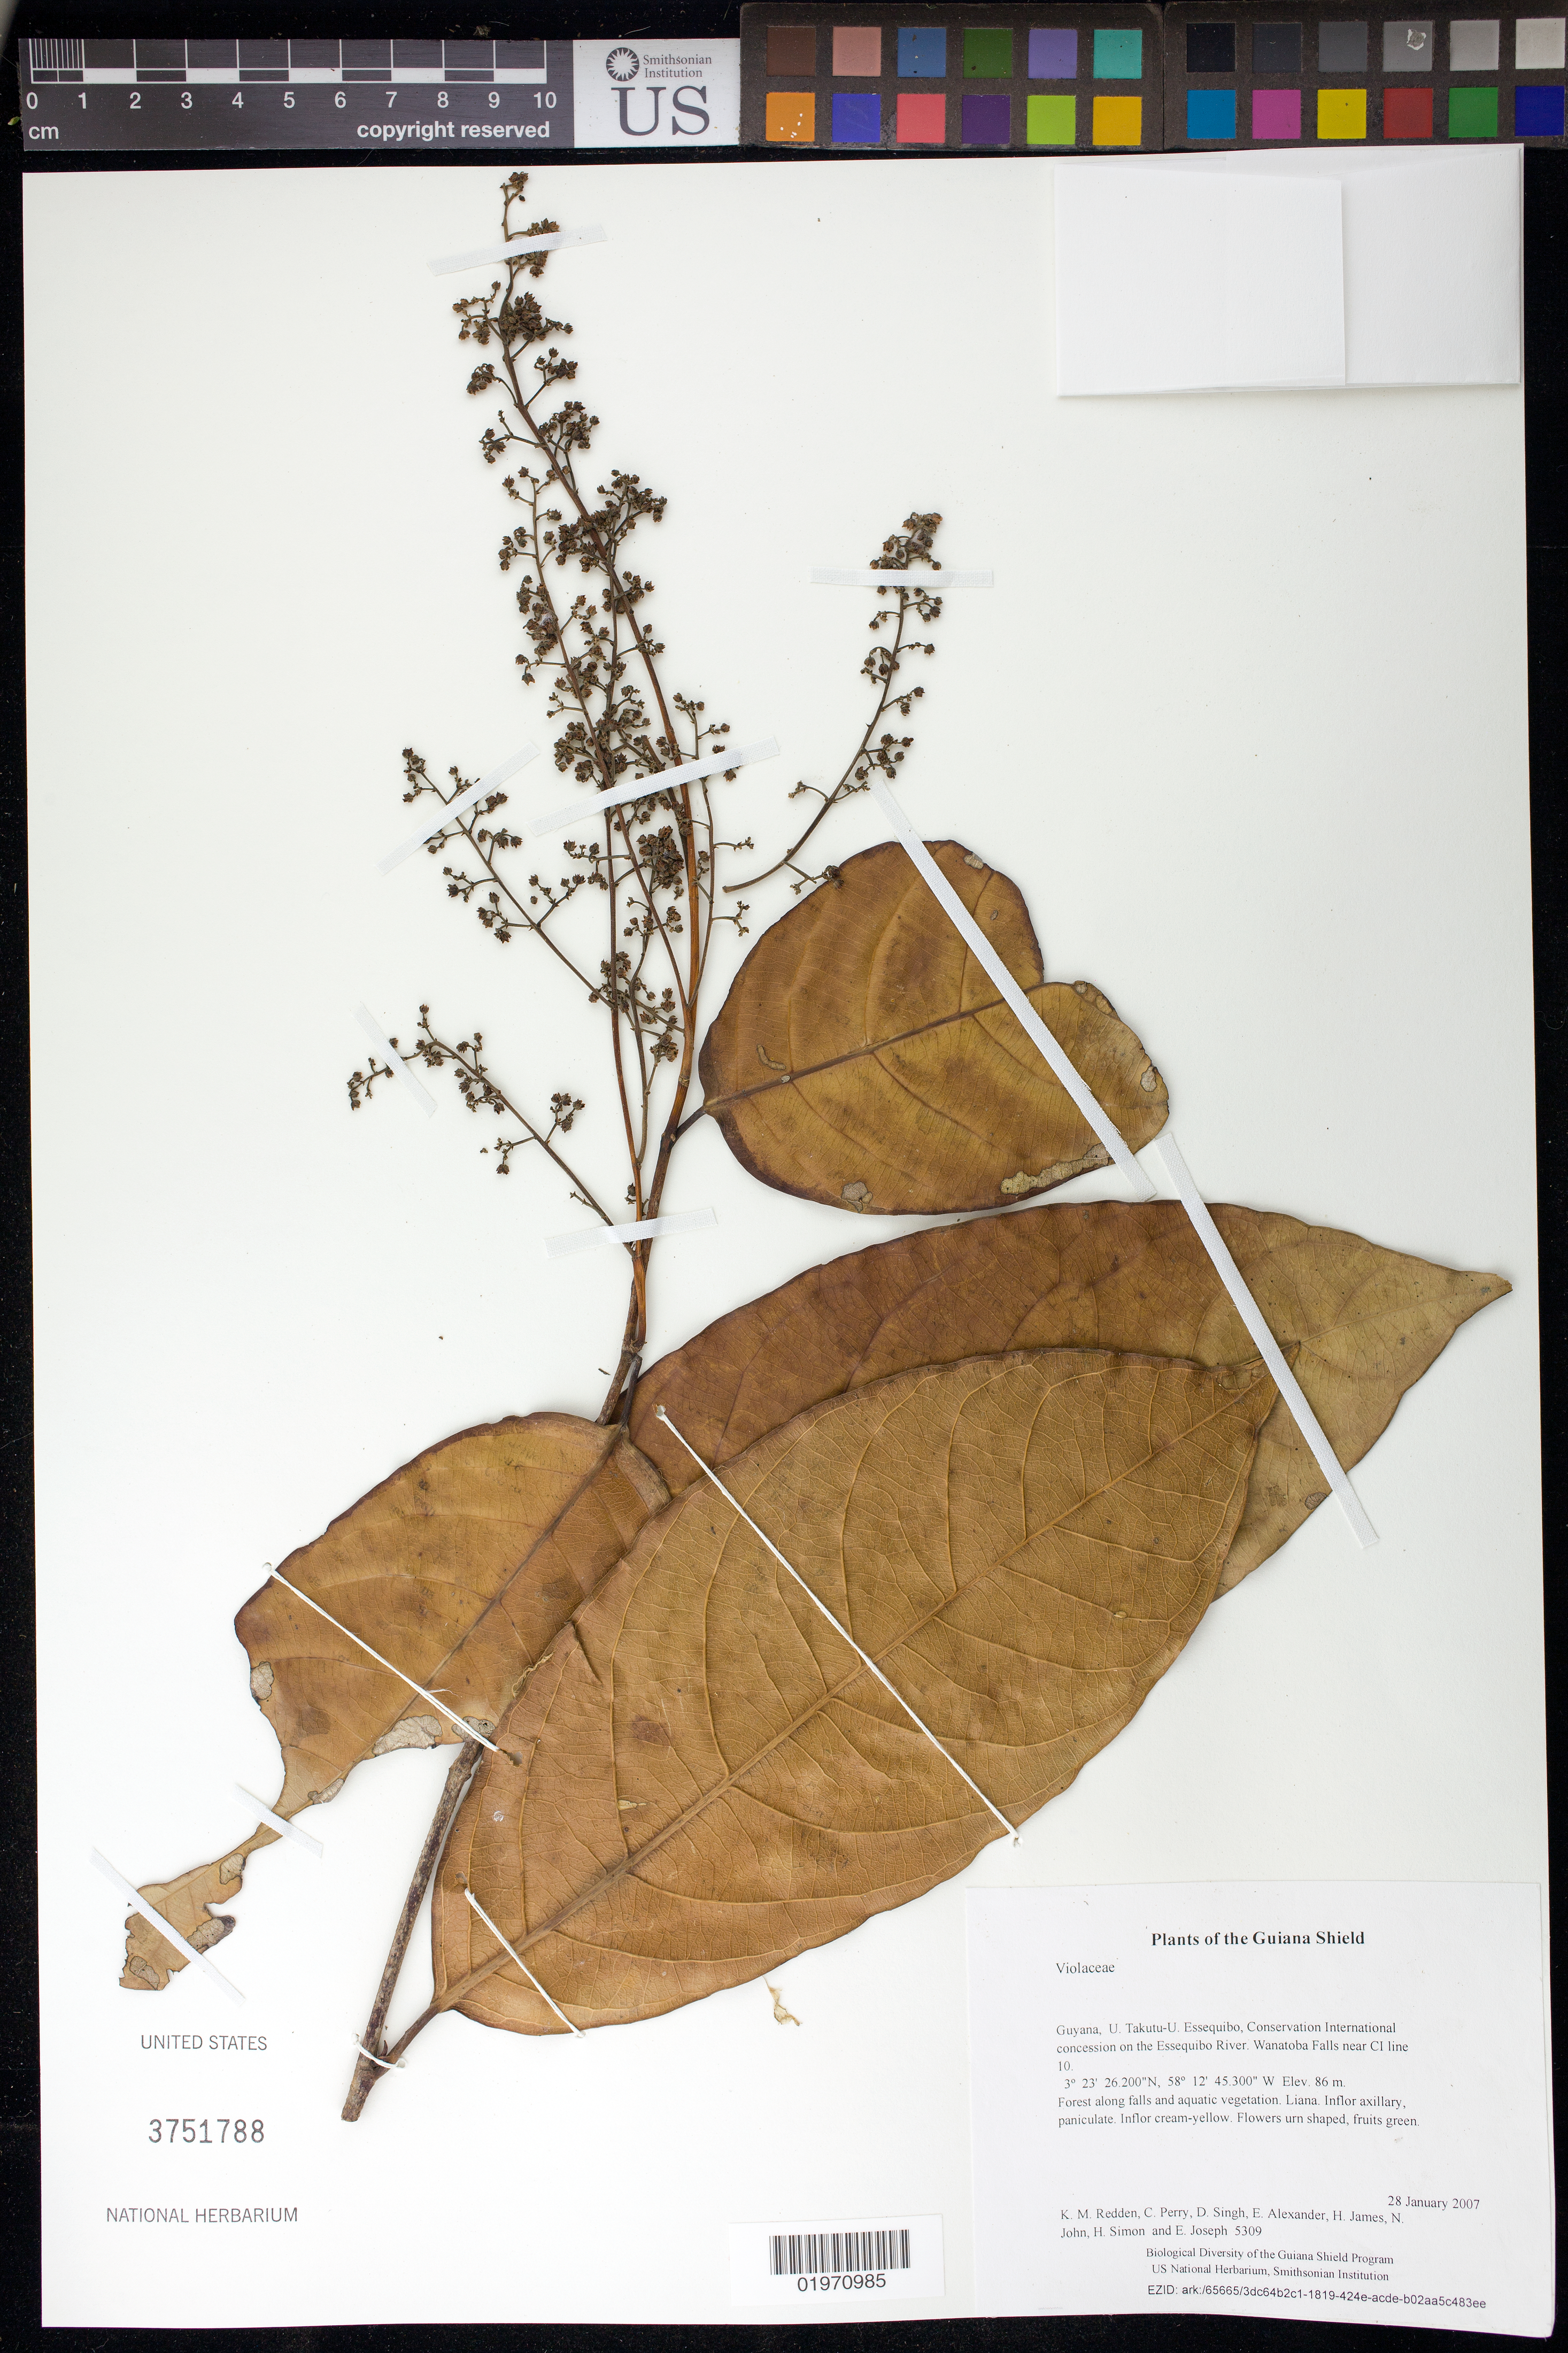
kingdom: Plantae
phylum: Tracheophyta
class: Magnoliopsida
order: Malpighiales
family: Violaceae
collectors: K. M. Redden, C. Perry, D. Singh, E. Alexander, H. James, N. John, H. Simon & E. Joseph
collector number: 5309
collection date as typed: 28 January 2007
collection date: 2007-01-28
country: Guyana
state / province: U. Takutu-U. Essequibo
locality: Conservation International concession on the Essequibo River. Wanatoba Falls near CI line 10.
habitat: Forest along falls and aquatic vegetation.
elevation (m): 86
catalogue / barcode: US 3751788